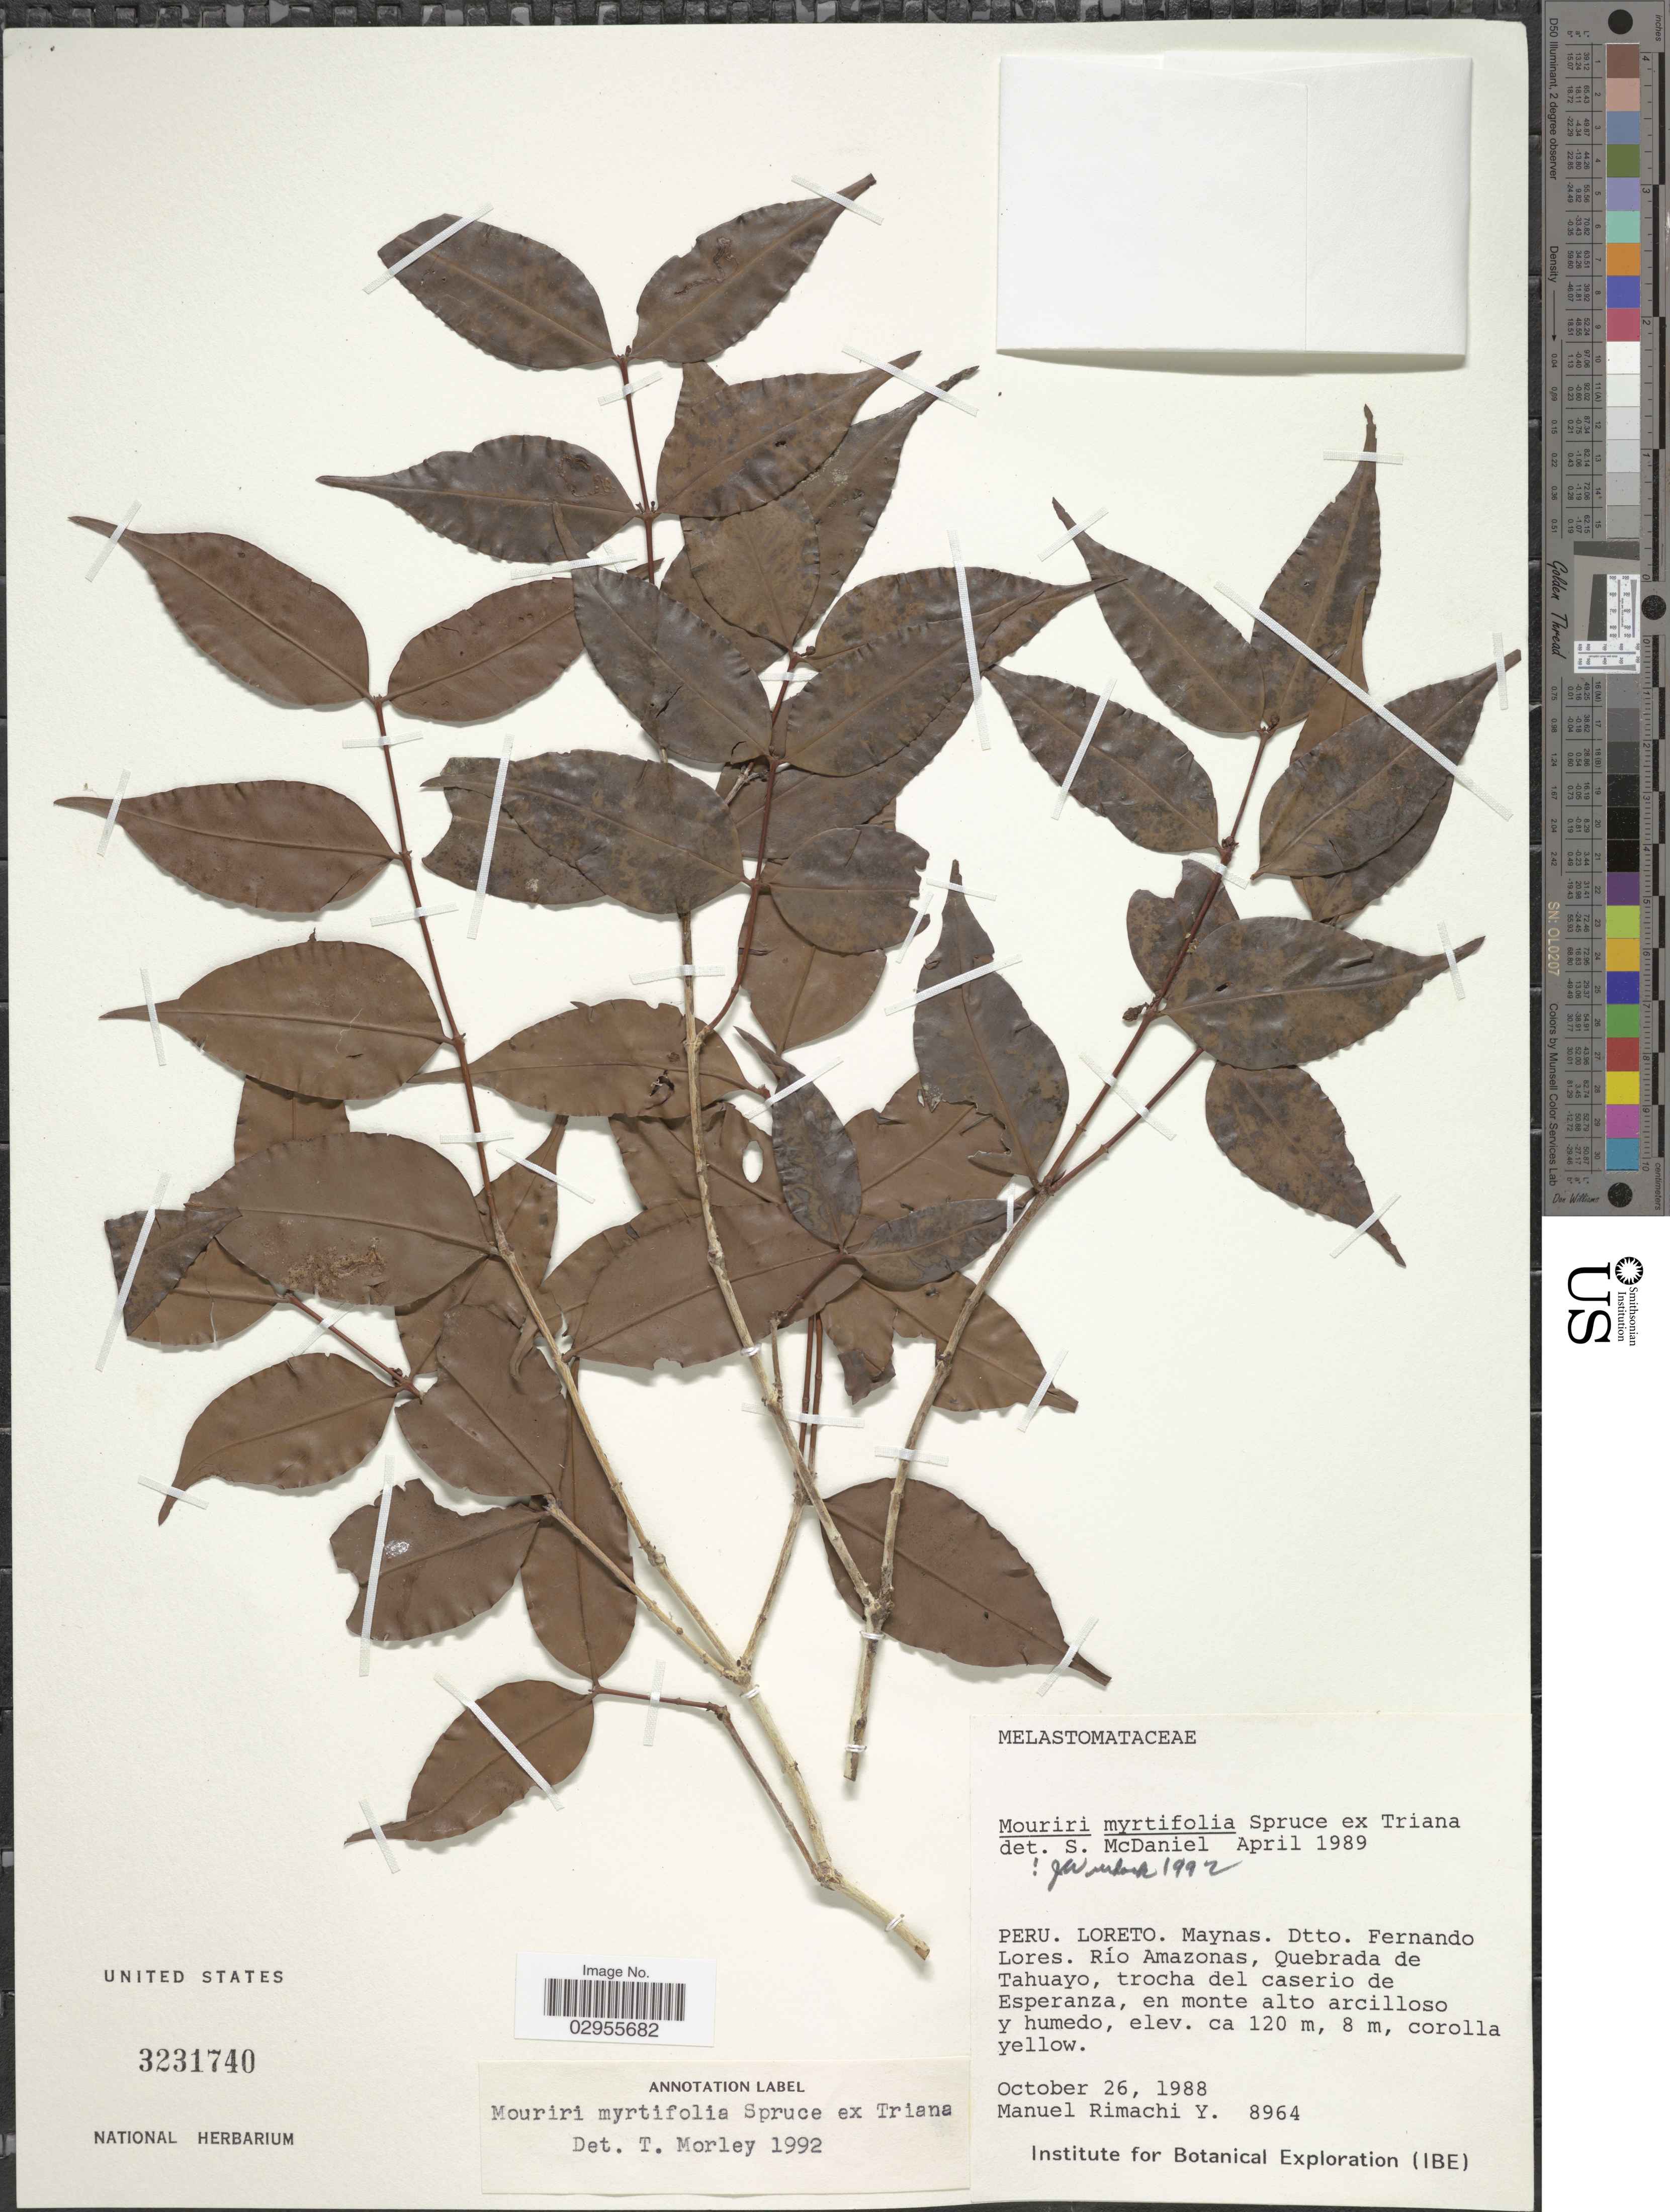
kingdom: Plantae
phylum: Tracheophyta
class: Magnoliopsida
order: Myrtales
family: Melastomataceae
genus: Mouriri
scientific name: Mouriri myrtifolia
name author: Spruce ex Triana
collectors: M. Rimachi Y.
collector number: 8964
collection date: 1988-10-26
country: Peru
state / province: Loreto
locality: Maynas. Dtto. Fernando Lores. Río Amazonas, Quebrada de Tahuayo, trocha del caserio de Esperanza, en monte alto arcilloso y humedo.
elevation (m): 120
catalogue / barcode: US 3231740